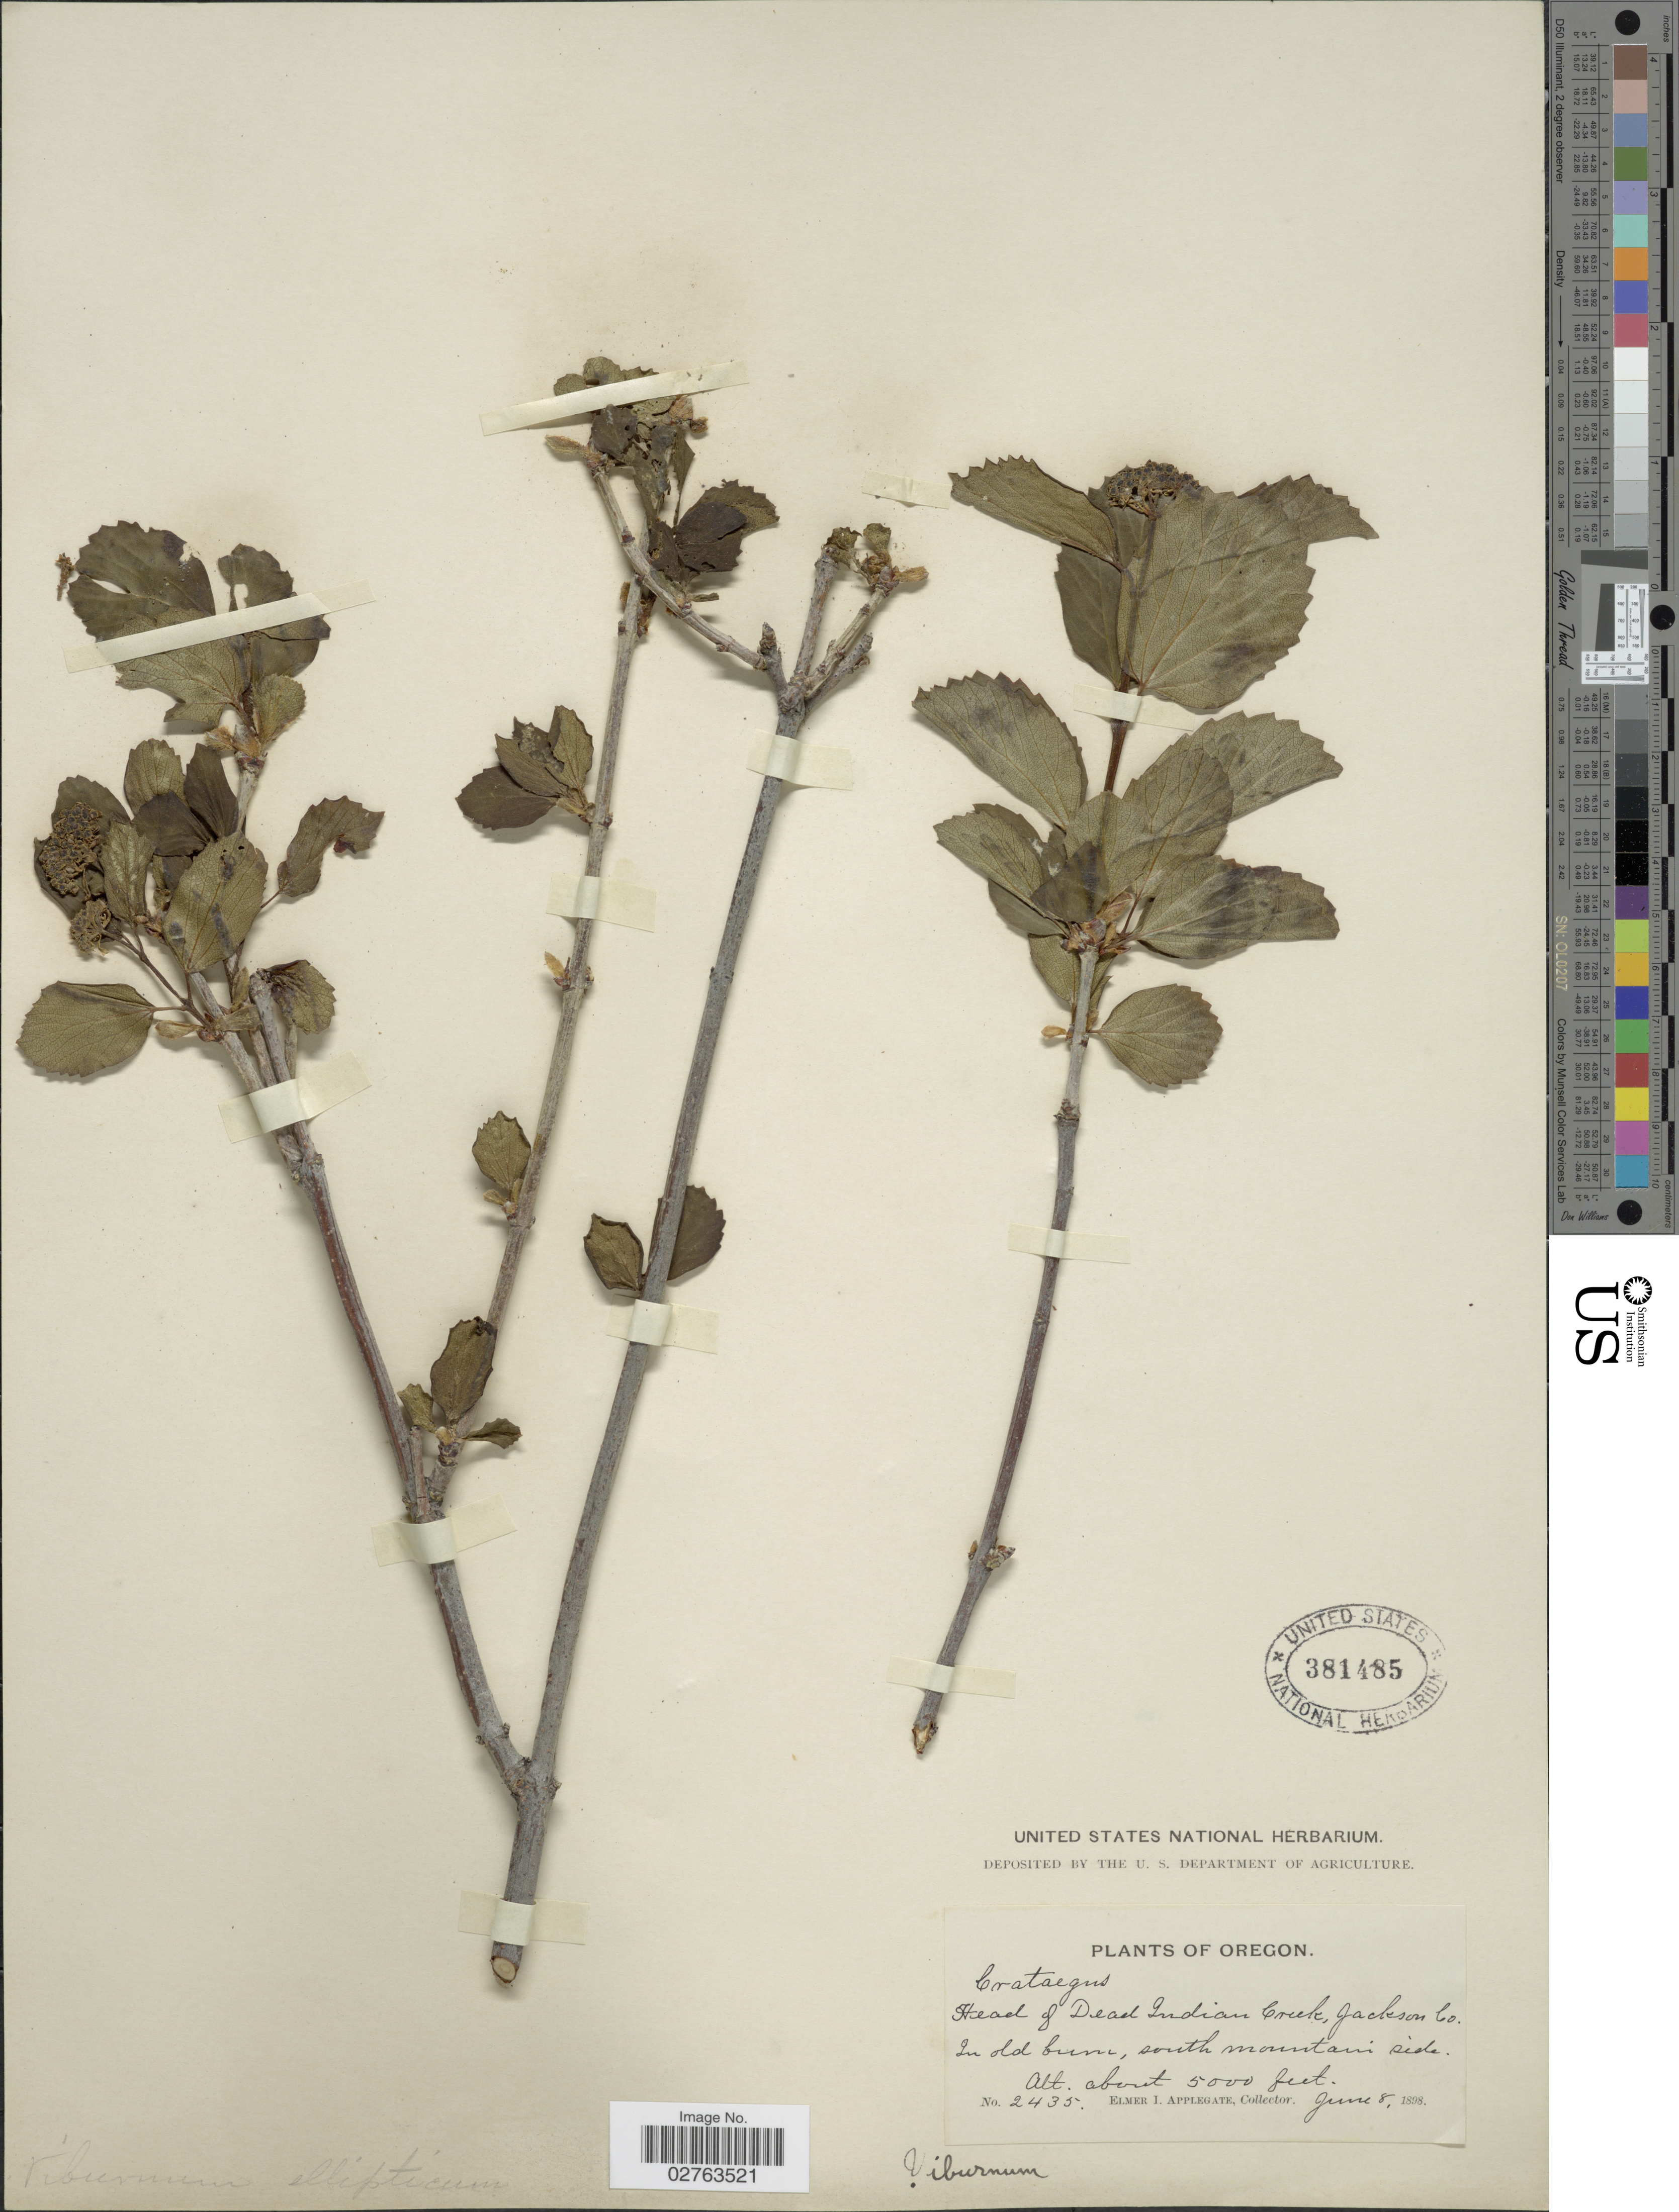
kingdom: Plantae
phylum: Tracheophyta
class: Magnoliopsida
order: Dipsacales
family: Viburnaceae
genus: Viburnum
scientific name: Viburnum ellipticum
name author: Hook.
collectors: E. I. Applegate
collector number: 2435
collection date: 1898-06-08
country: United States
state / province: Oregon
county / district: Jackson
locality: Head of Dead Indian Creek, Jackson Co.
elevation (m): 1524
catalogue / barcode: US 381485